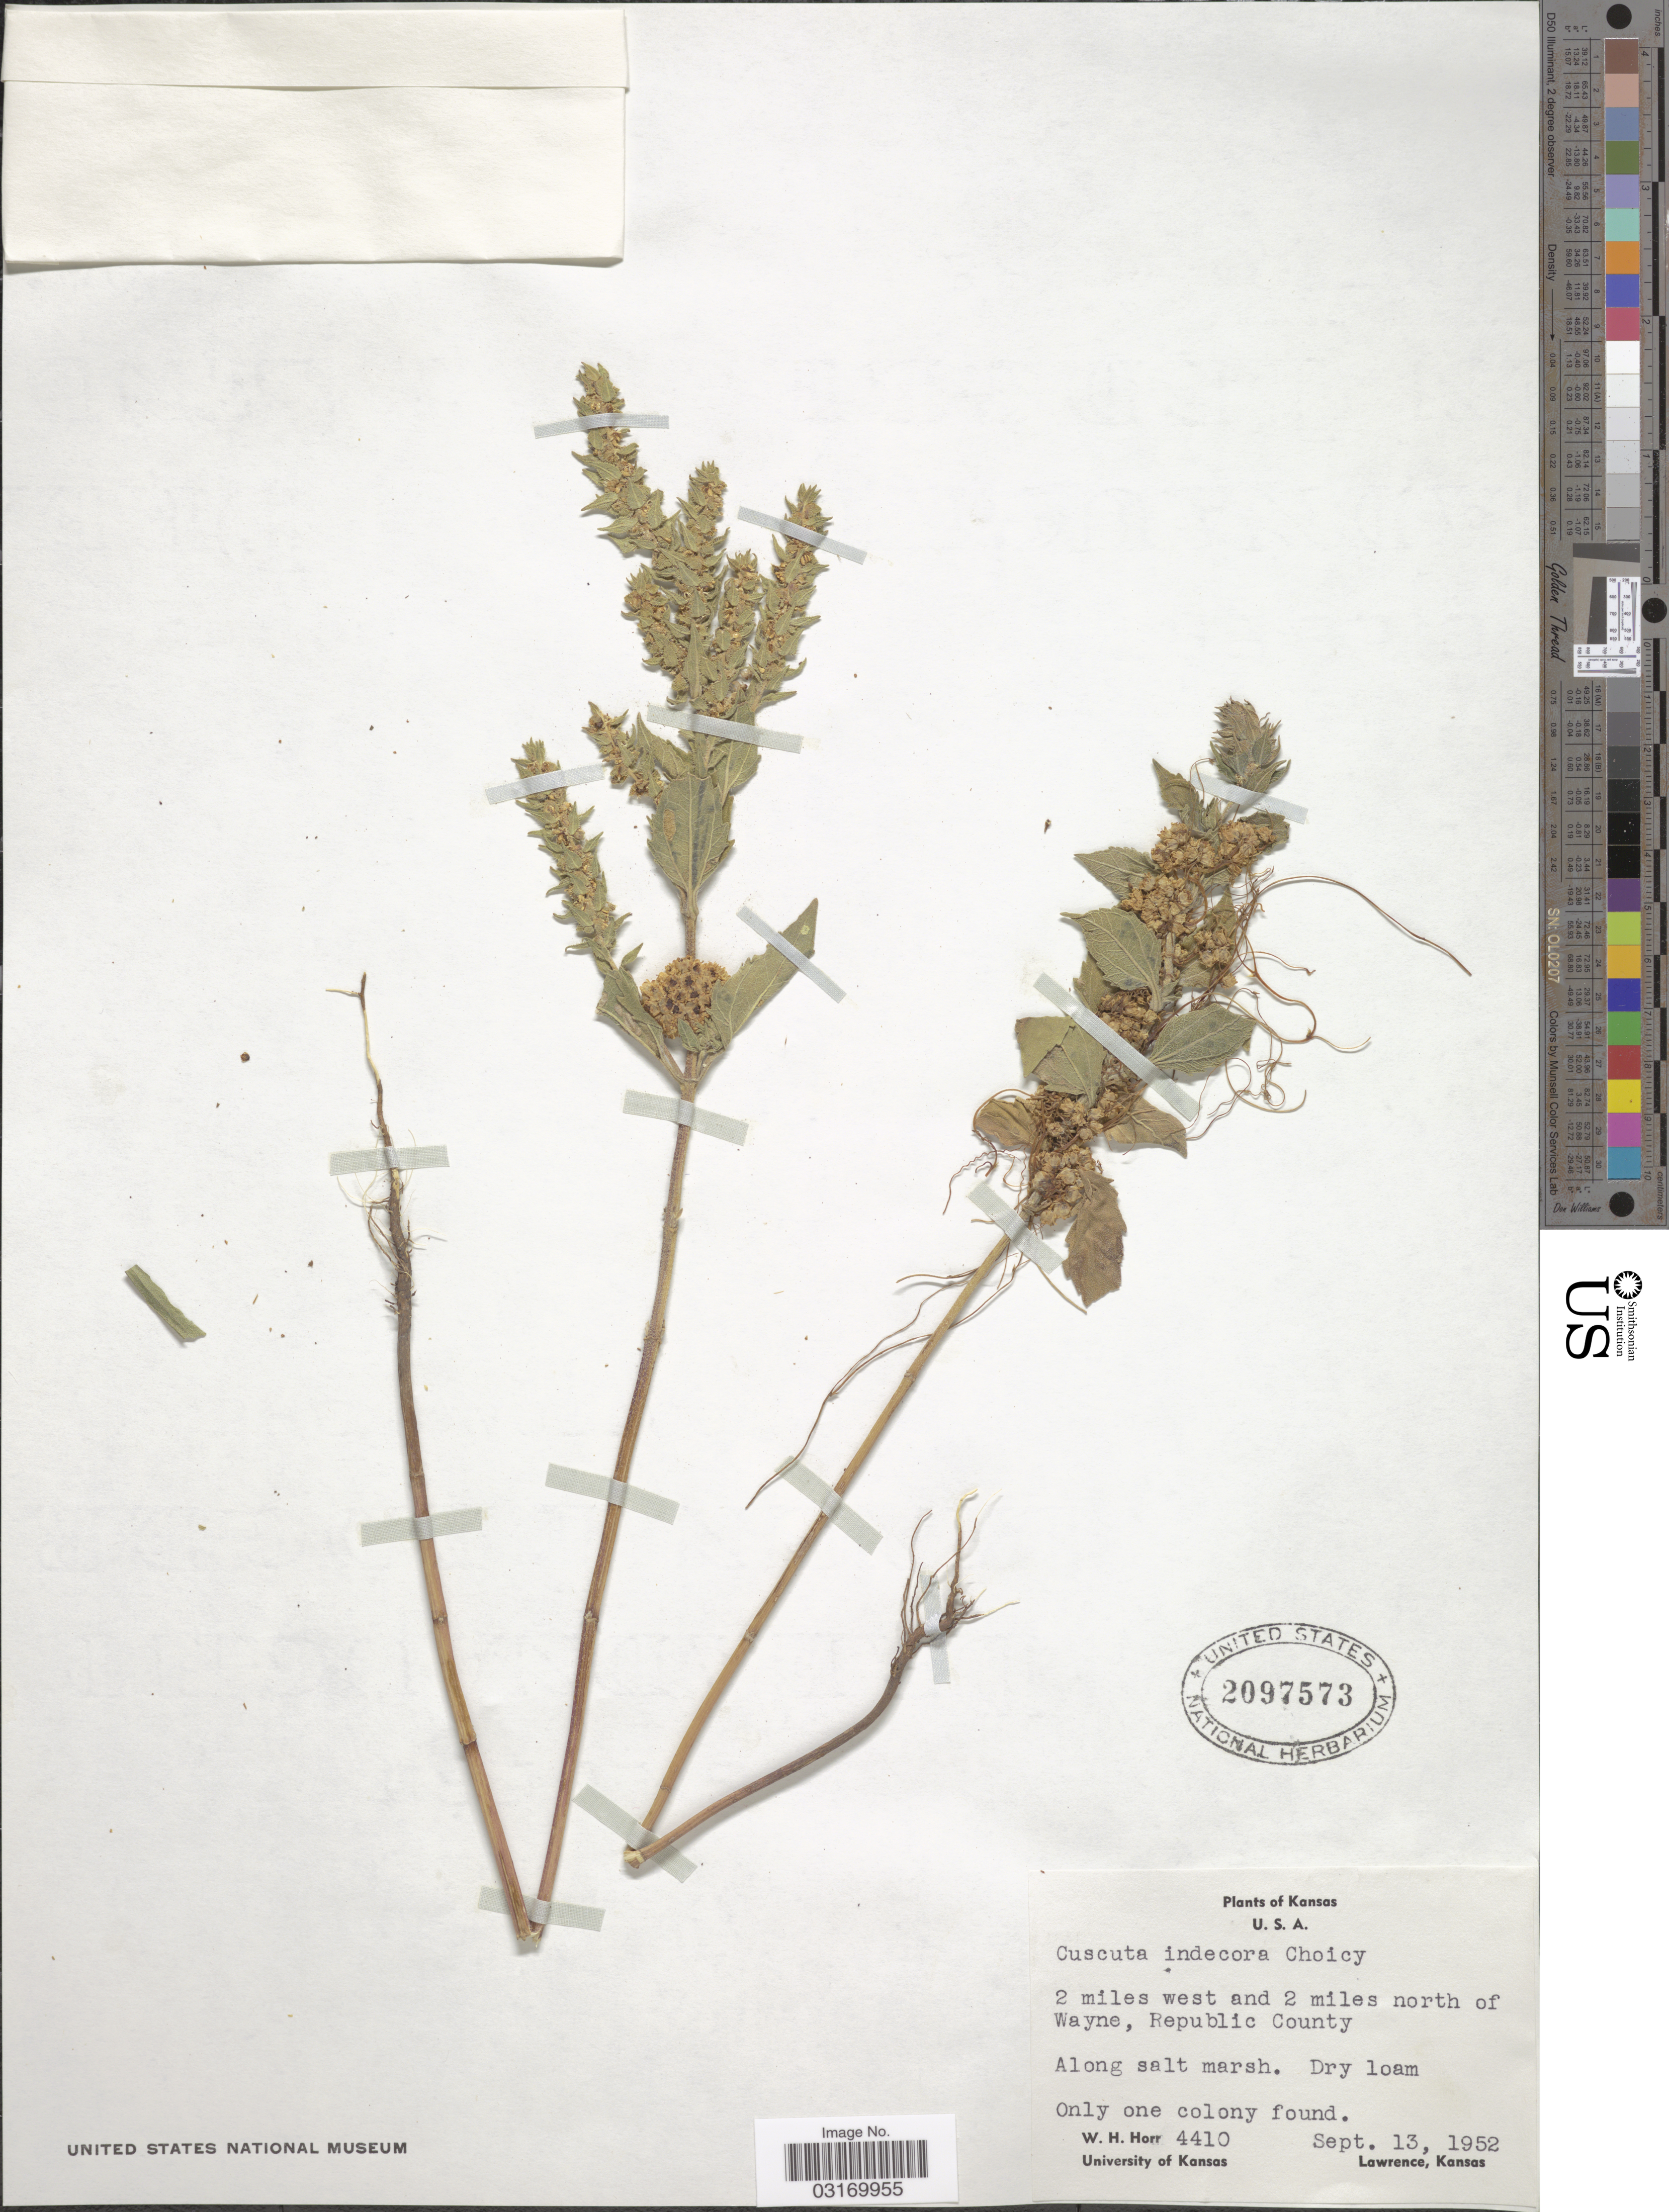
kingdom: Plantae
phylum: Tracheophyta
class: Magnoliopsida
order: Solanales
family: Convolvulaceae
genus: Cuscuta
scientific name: Cuscuta indecora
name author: Choisy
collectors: W. H. Horr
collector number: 4410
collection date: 1952-09-13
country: United States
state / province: Kansas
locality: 2 miles west and 2 miles north of Wayne, Republic County.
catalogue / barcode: US 2097573